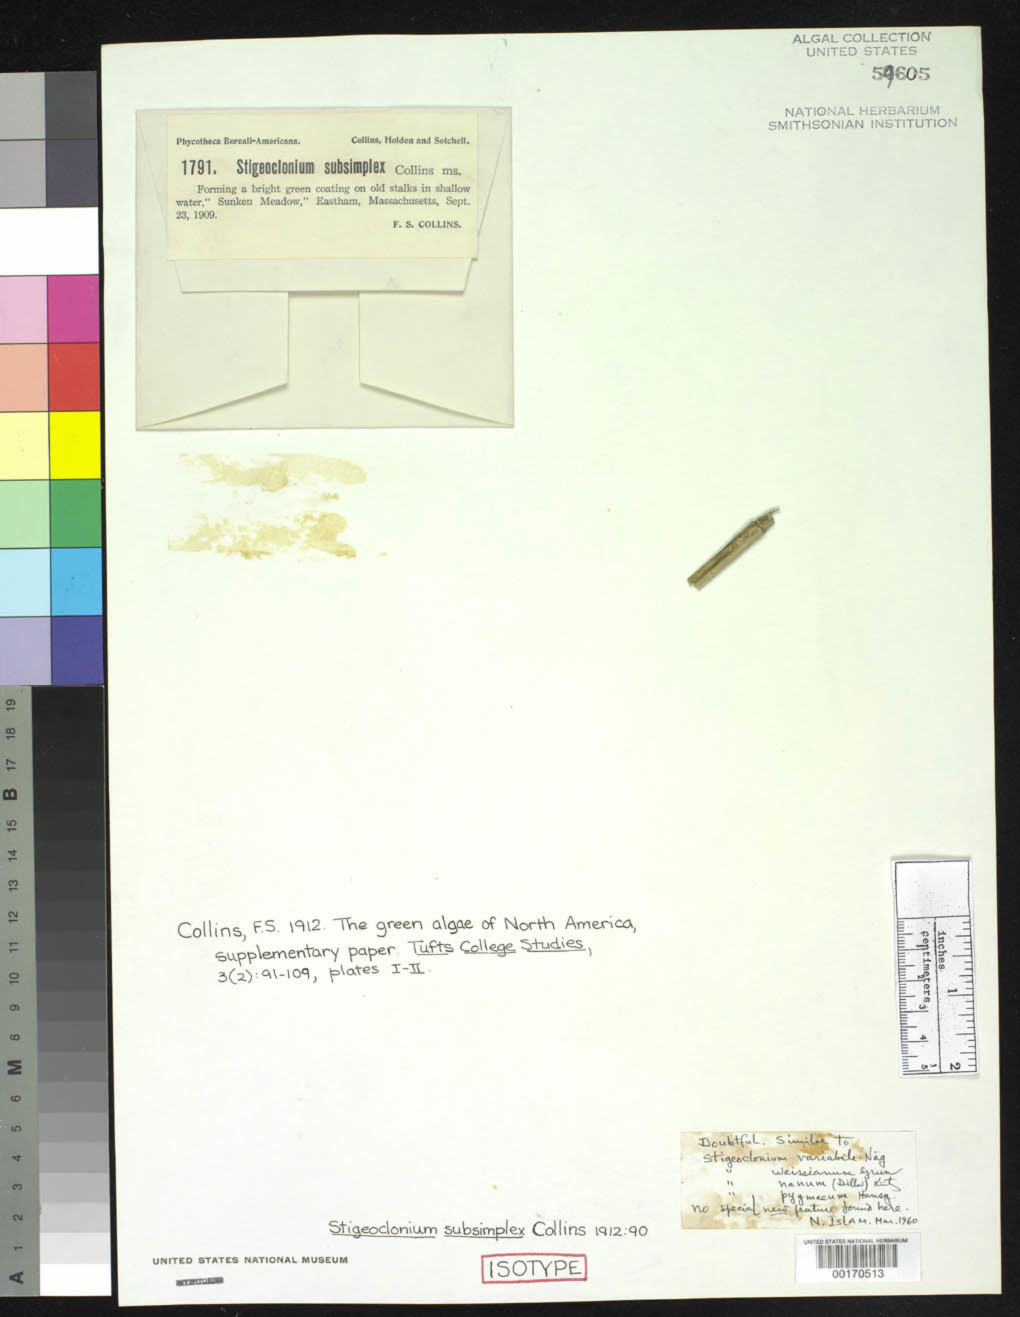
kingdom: Plantae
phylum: Chlorophyta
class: Chlorophyceae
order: Chaetophorales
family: Chaetophoraceae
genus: Stigeoclonium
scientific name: Stigeoclonium subsimplex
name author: Collins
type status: Isotype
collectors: F. Collins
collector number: PB-A 1791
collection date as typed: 23 Sep 1909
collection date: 1909-09-23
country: United States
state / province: Massachusetts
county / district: Barnstable County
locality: Eastham, Sunken Meadow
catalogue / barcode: US 59605